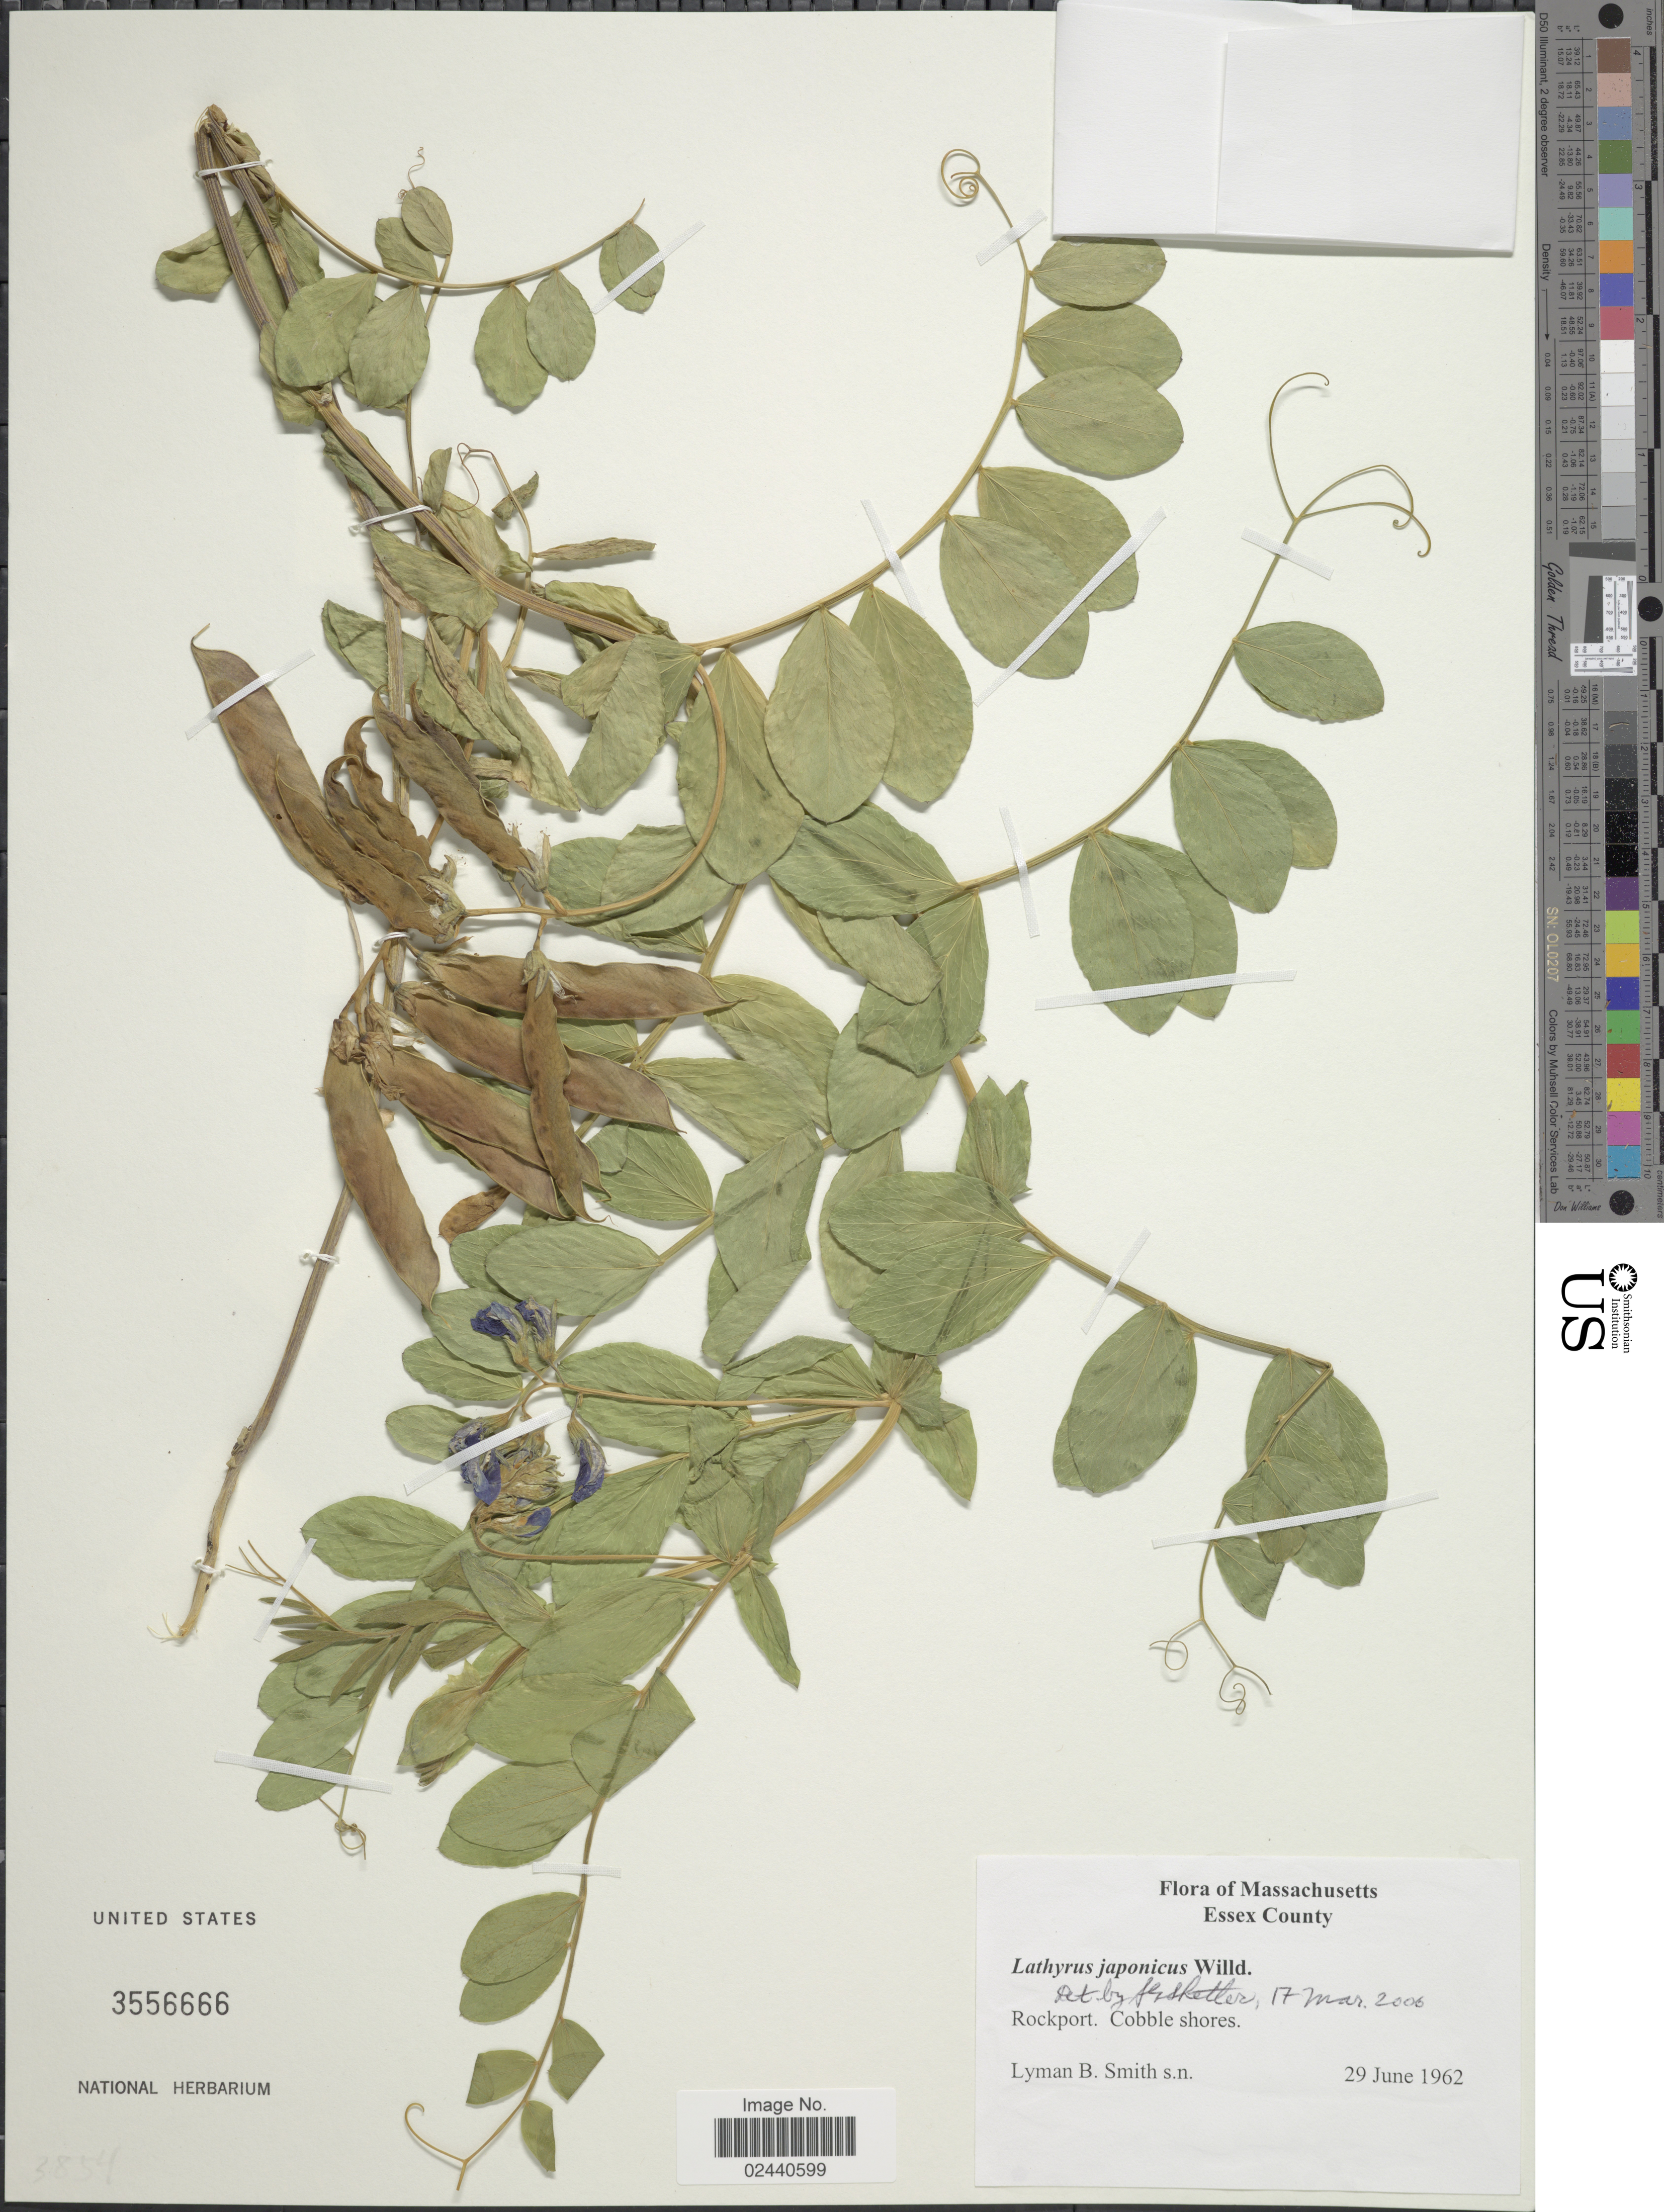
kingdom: Plantae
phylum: Tracheophyta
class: Magnoliopsida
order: Fabales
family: Fabaceae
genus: Lathyrus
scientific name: Lathyrus japonicus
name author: Willd.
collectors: L. Smith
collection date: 1962-06-29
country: United States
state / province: Massachusetts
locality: Essex County, Rockport, Cobble shores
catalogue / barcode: US 3556666